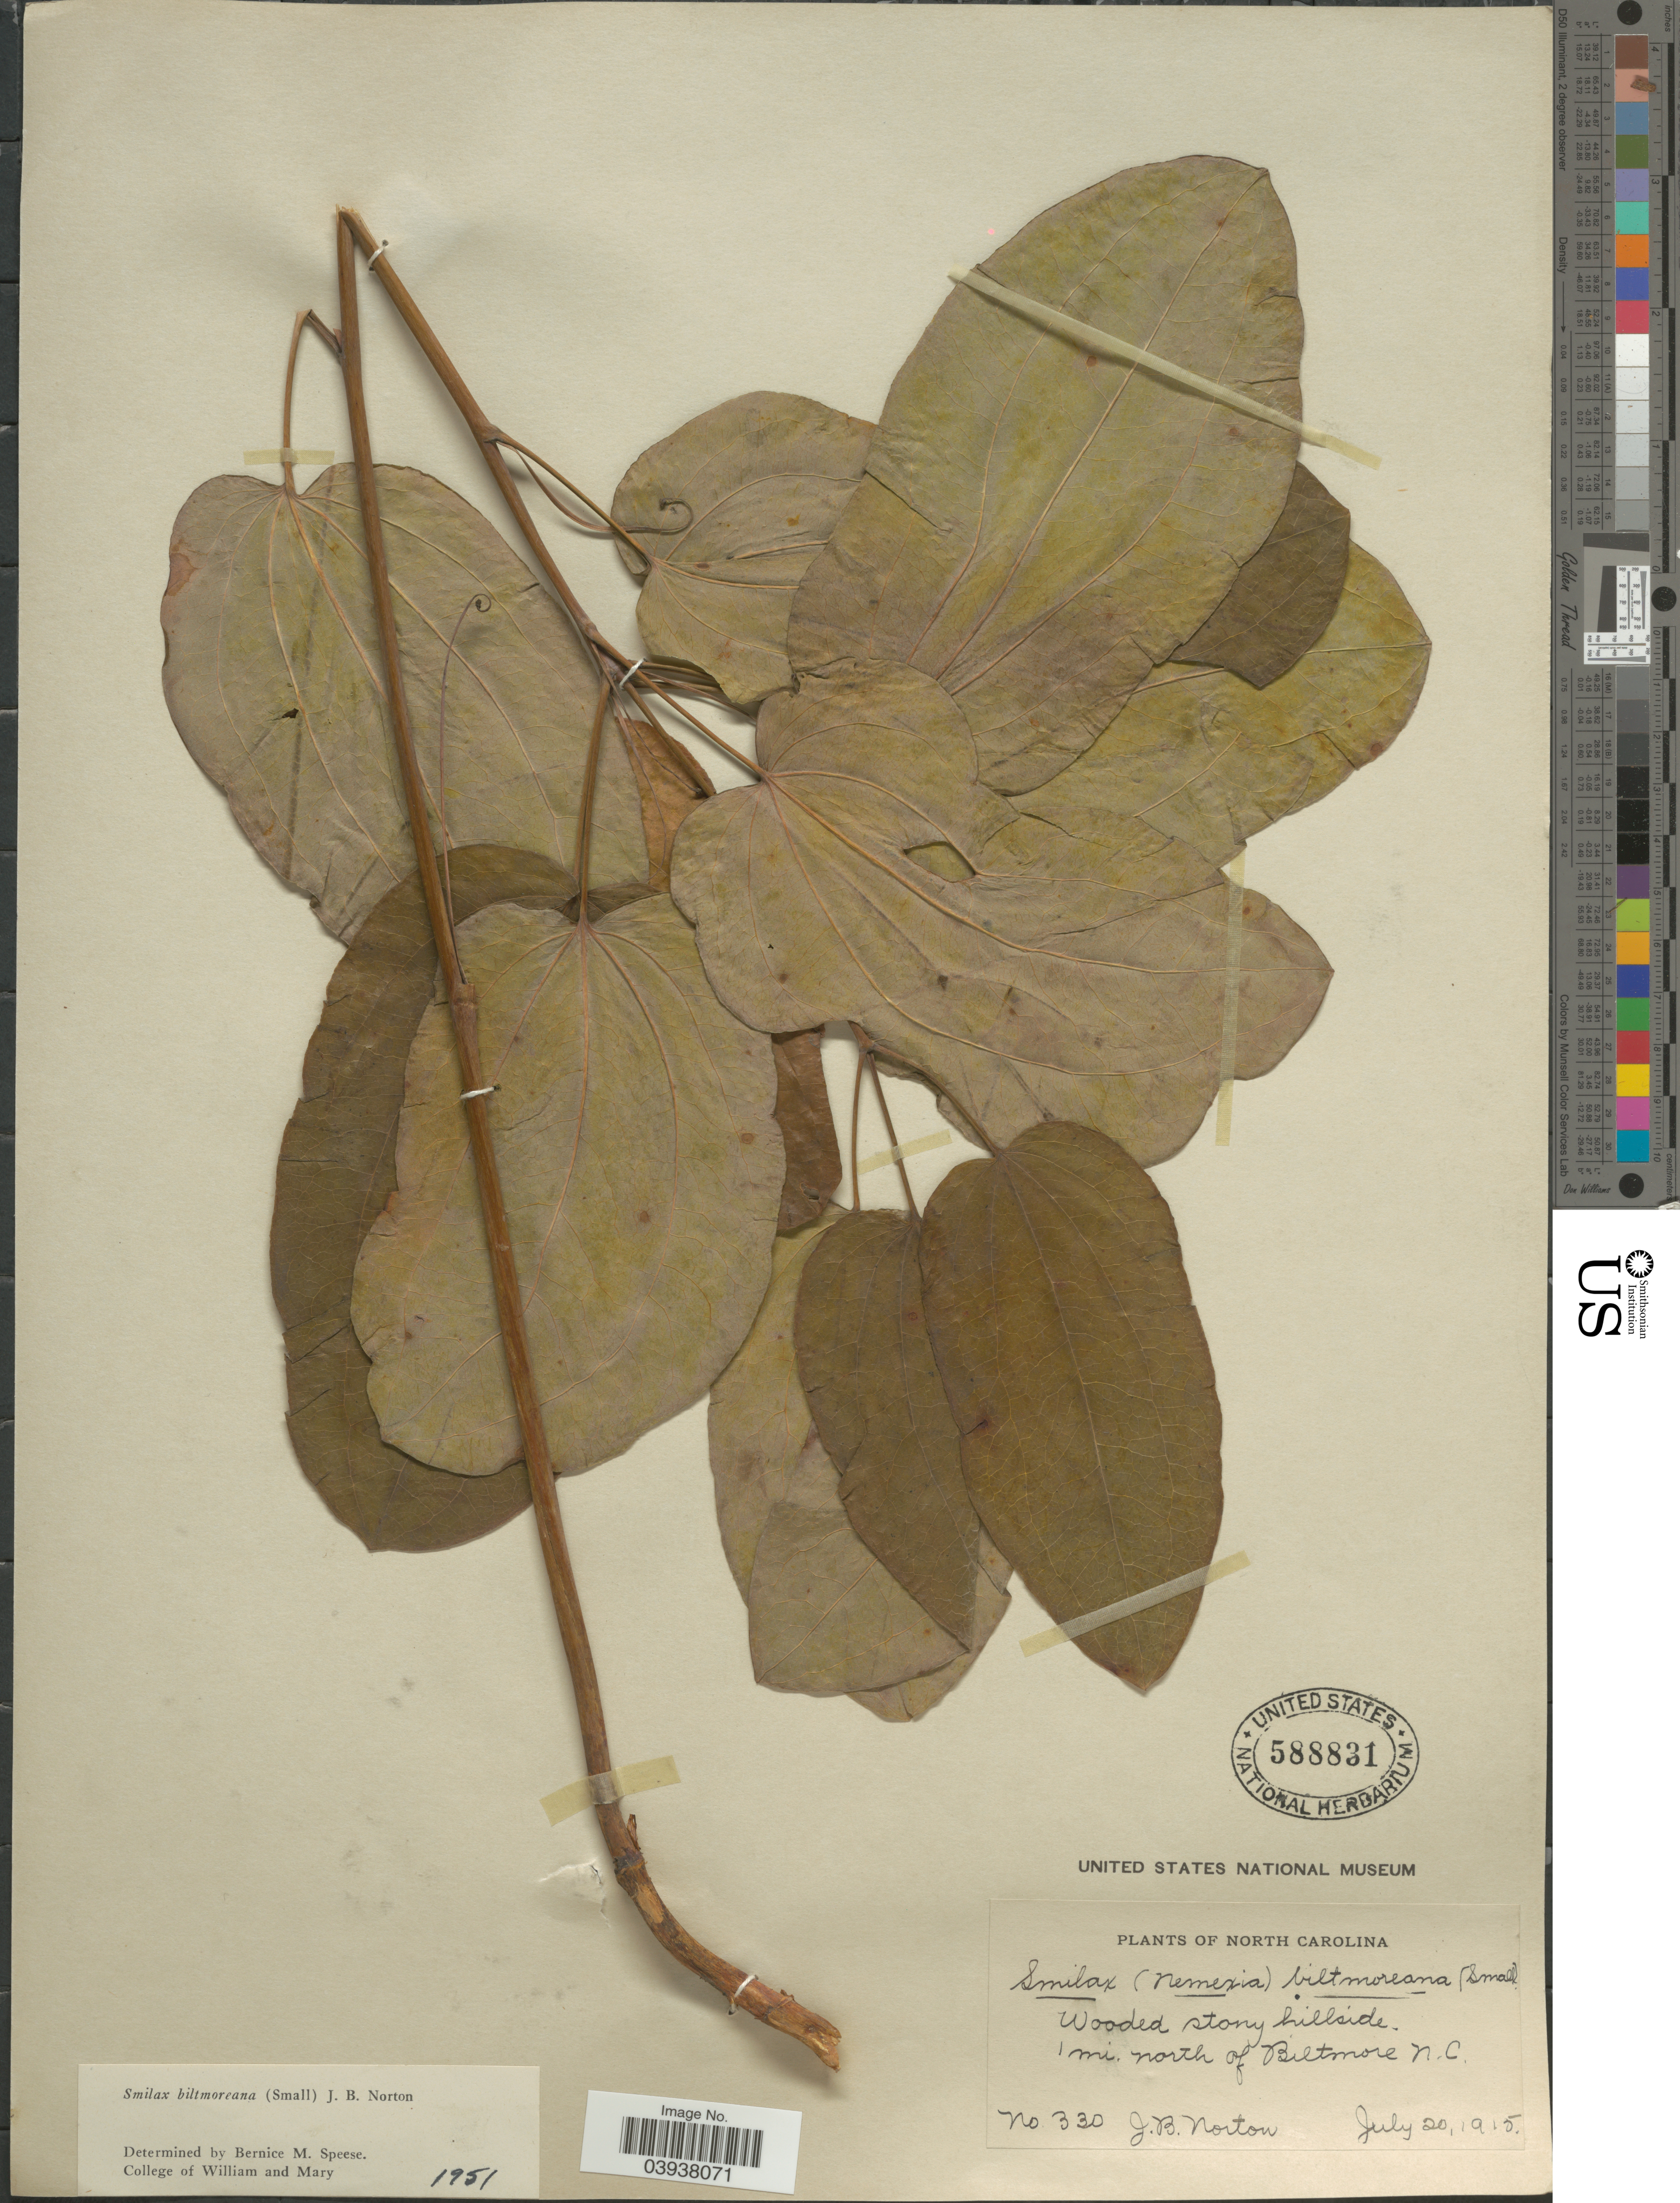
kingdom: Plantae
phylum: Tracheophyta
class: Liliopsida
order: Liliales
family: Smilacaceae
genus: Smilax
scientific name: Smilax biltmoreana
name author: (Small) J.B. Norton ex Pennell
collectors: J. B. Norton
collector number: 330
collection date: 1915-07-20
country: United States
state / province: North Carolina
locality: Wooded stony hillside. 1 mi. North of Biltmore N.C.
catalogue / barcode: US 588831